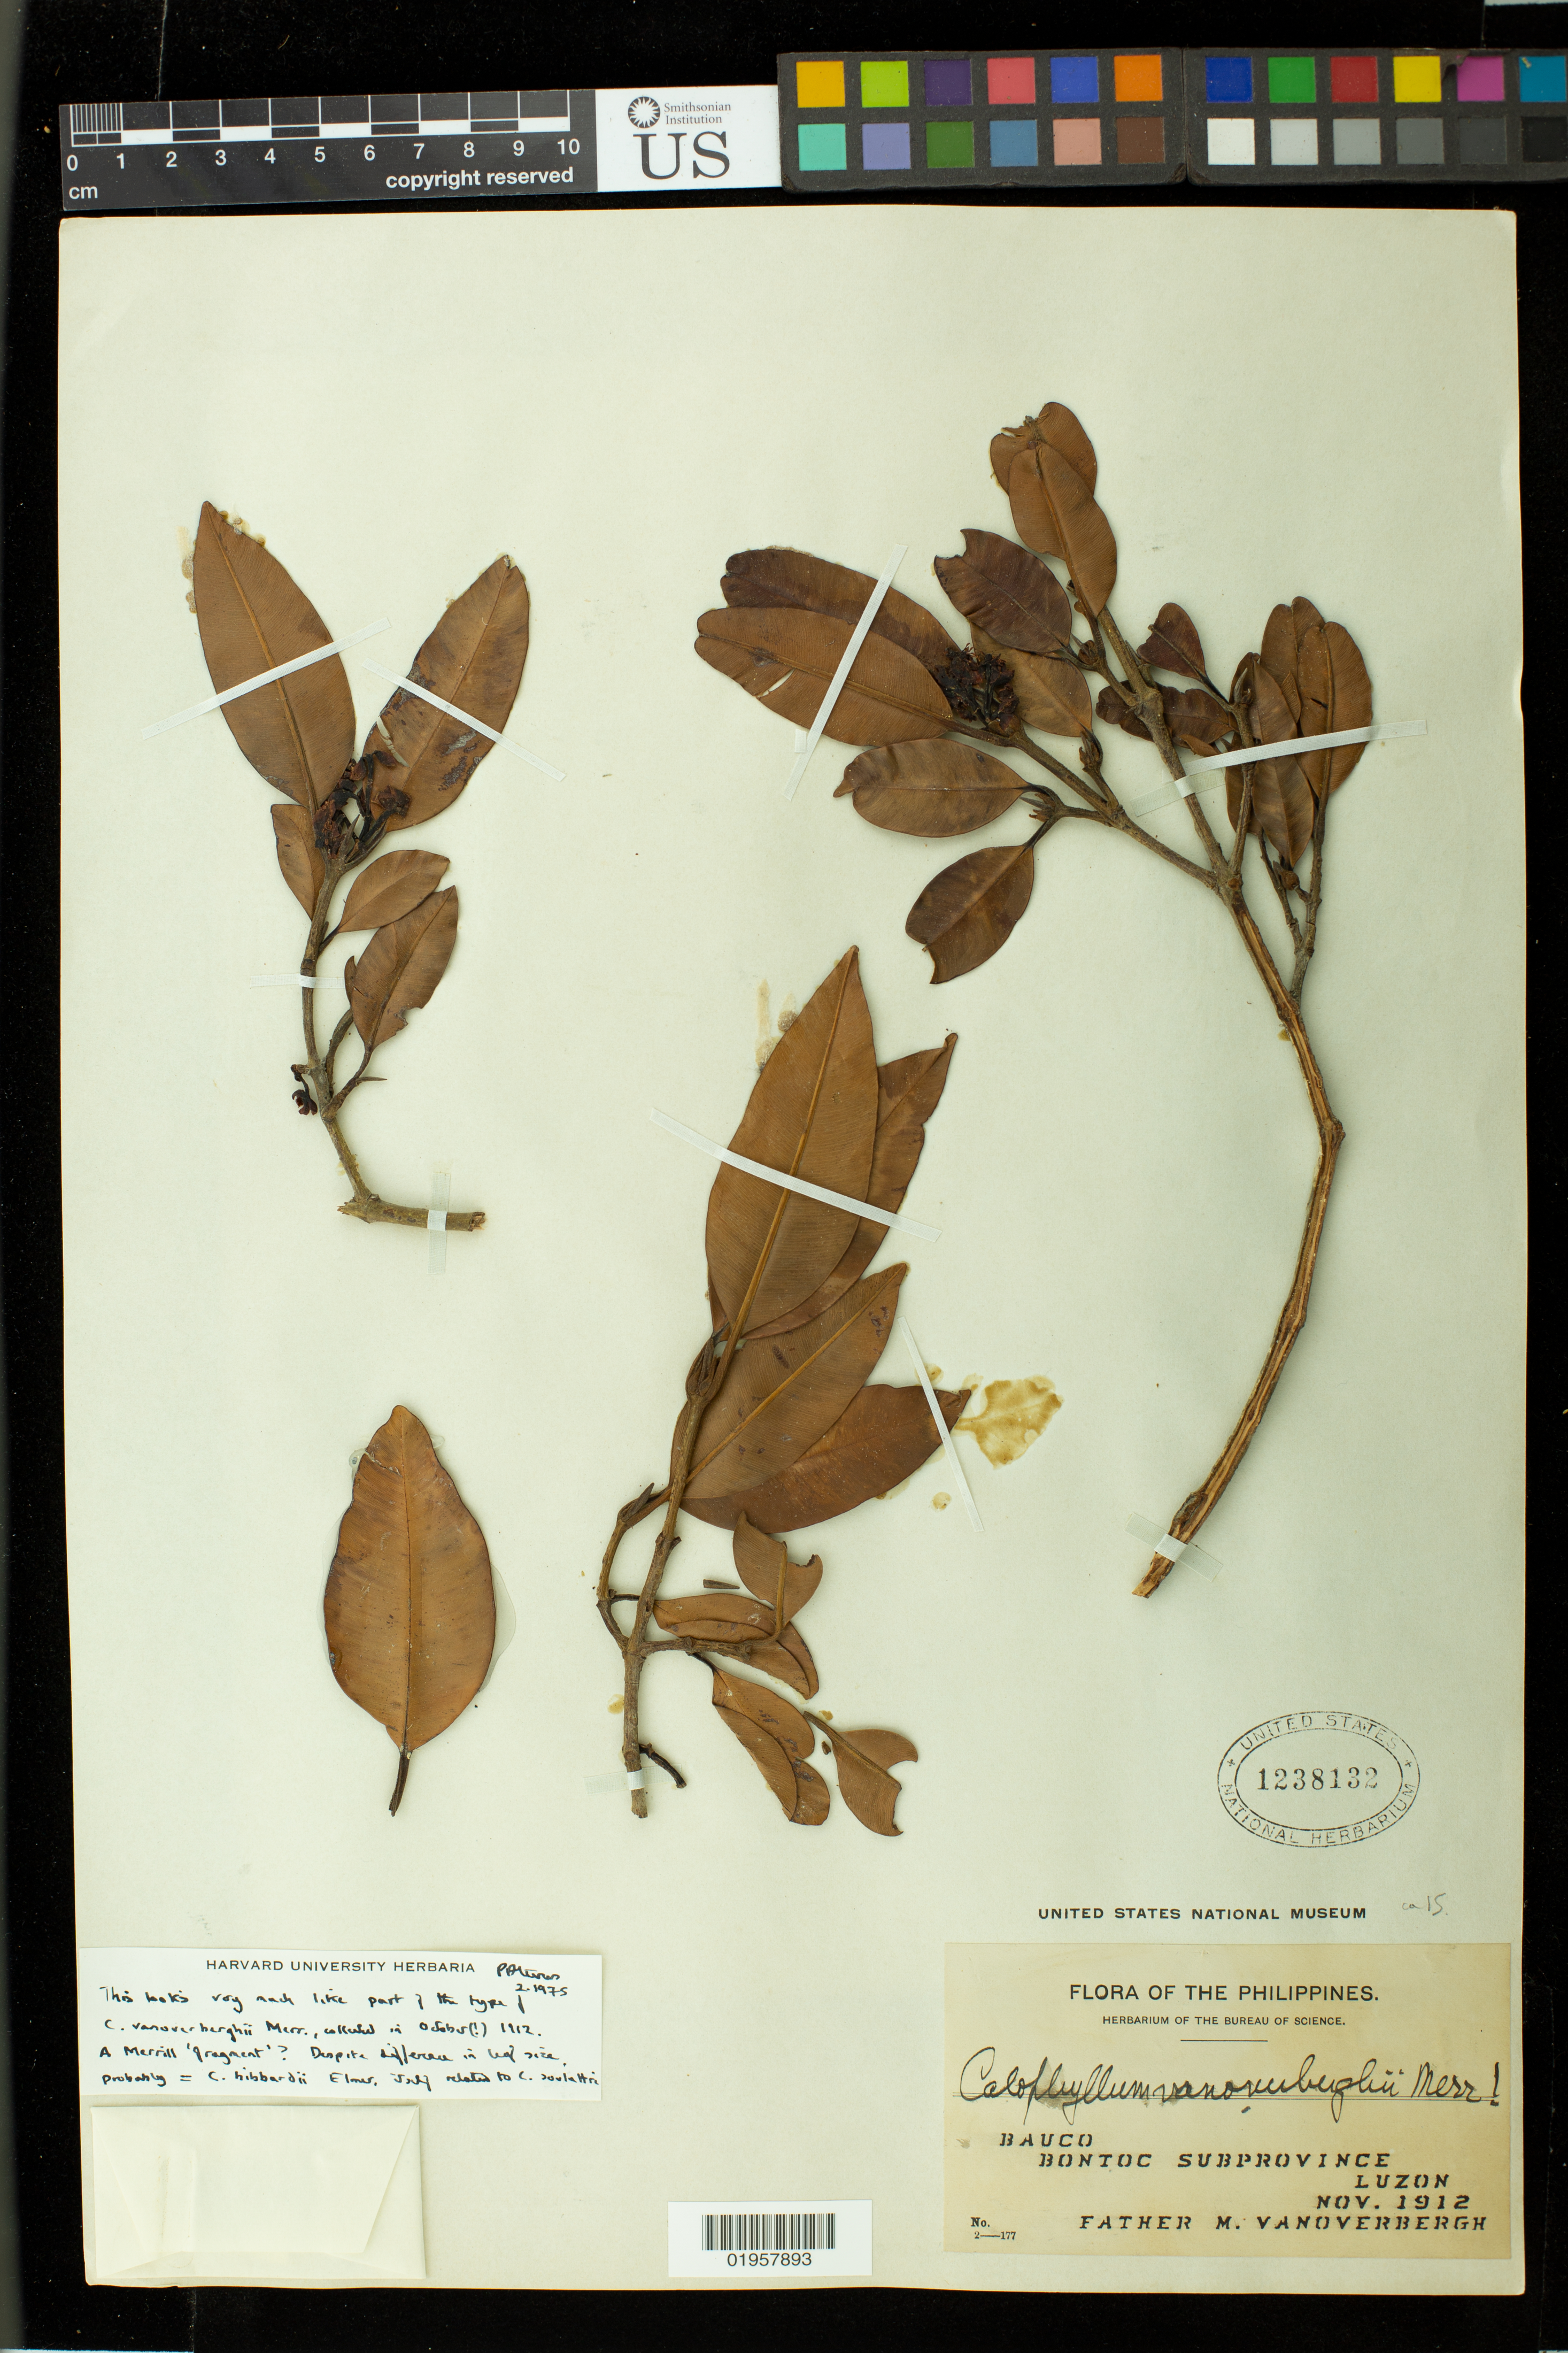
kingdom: Plantae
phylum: Tracheophyta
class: Magnoliopsida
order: Malpighiales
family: Calophyllaceae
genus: Calophyllum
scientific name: Calophyllum hibbardii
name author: Elmer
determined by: Stevens, P. F.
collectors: M. Vanoverbergh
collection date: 1912-11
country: Philippines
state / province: Cordillera (Administrative Region)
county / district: Mountain province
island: Luzon I.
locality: Bontoc Subprovince, Bauco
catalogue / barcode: US 1238132